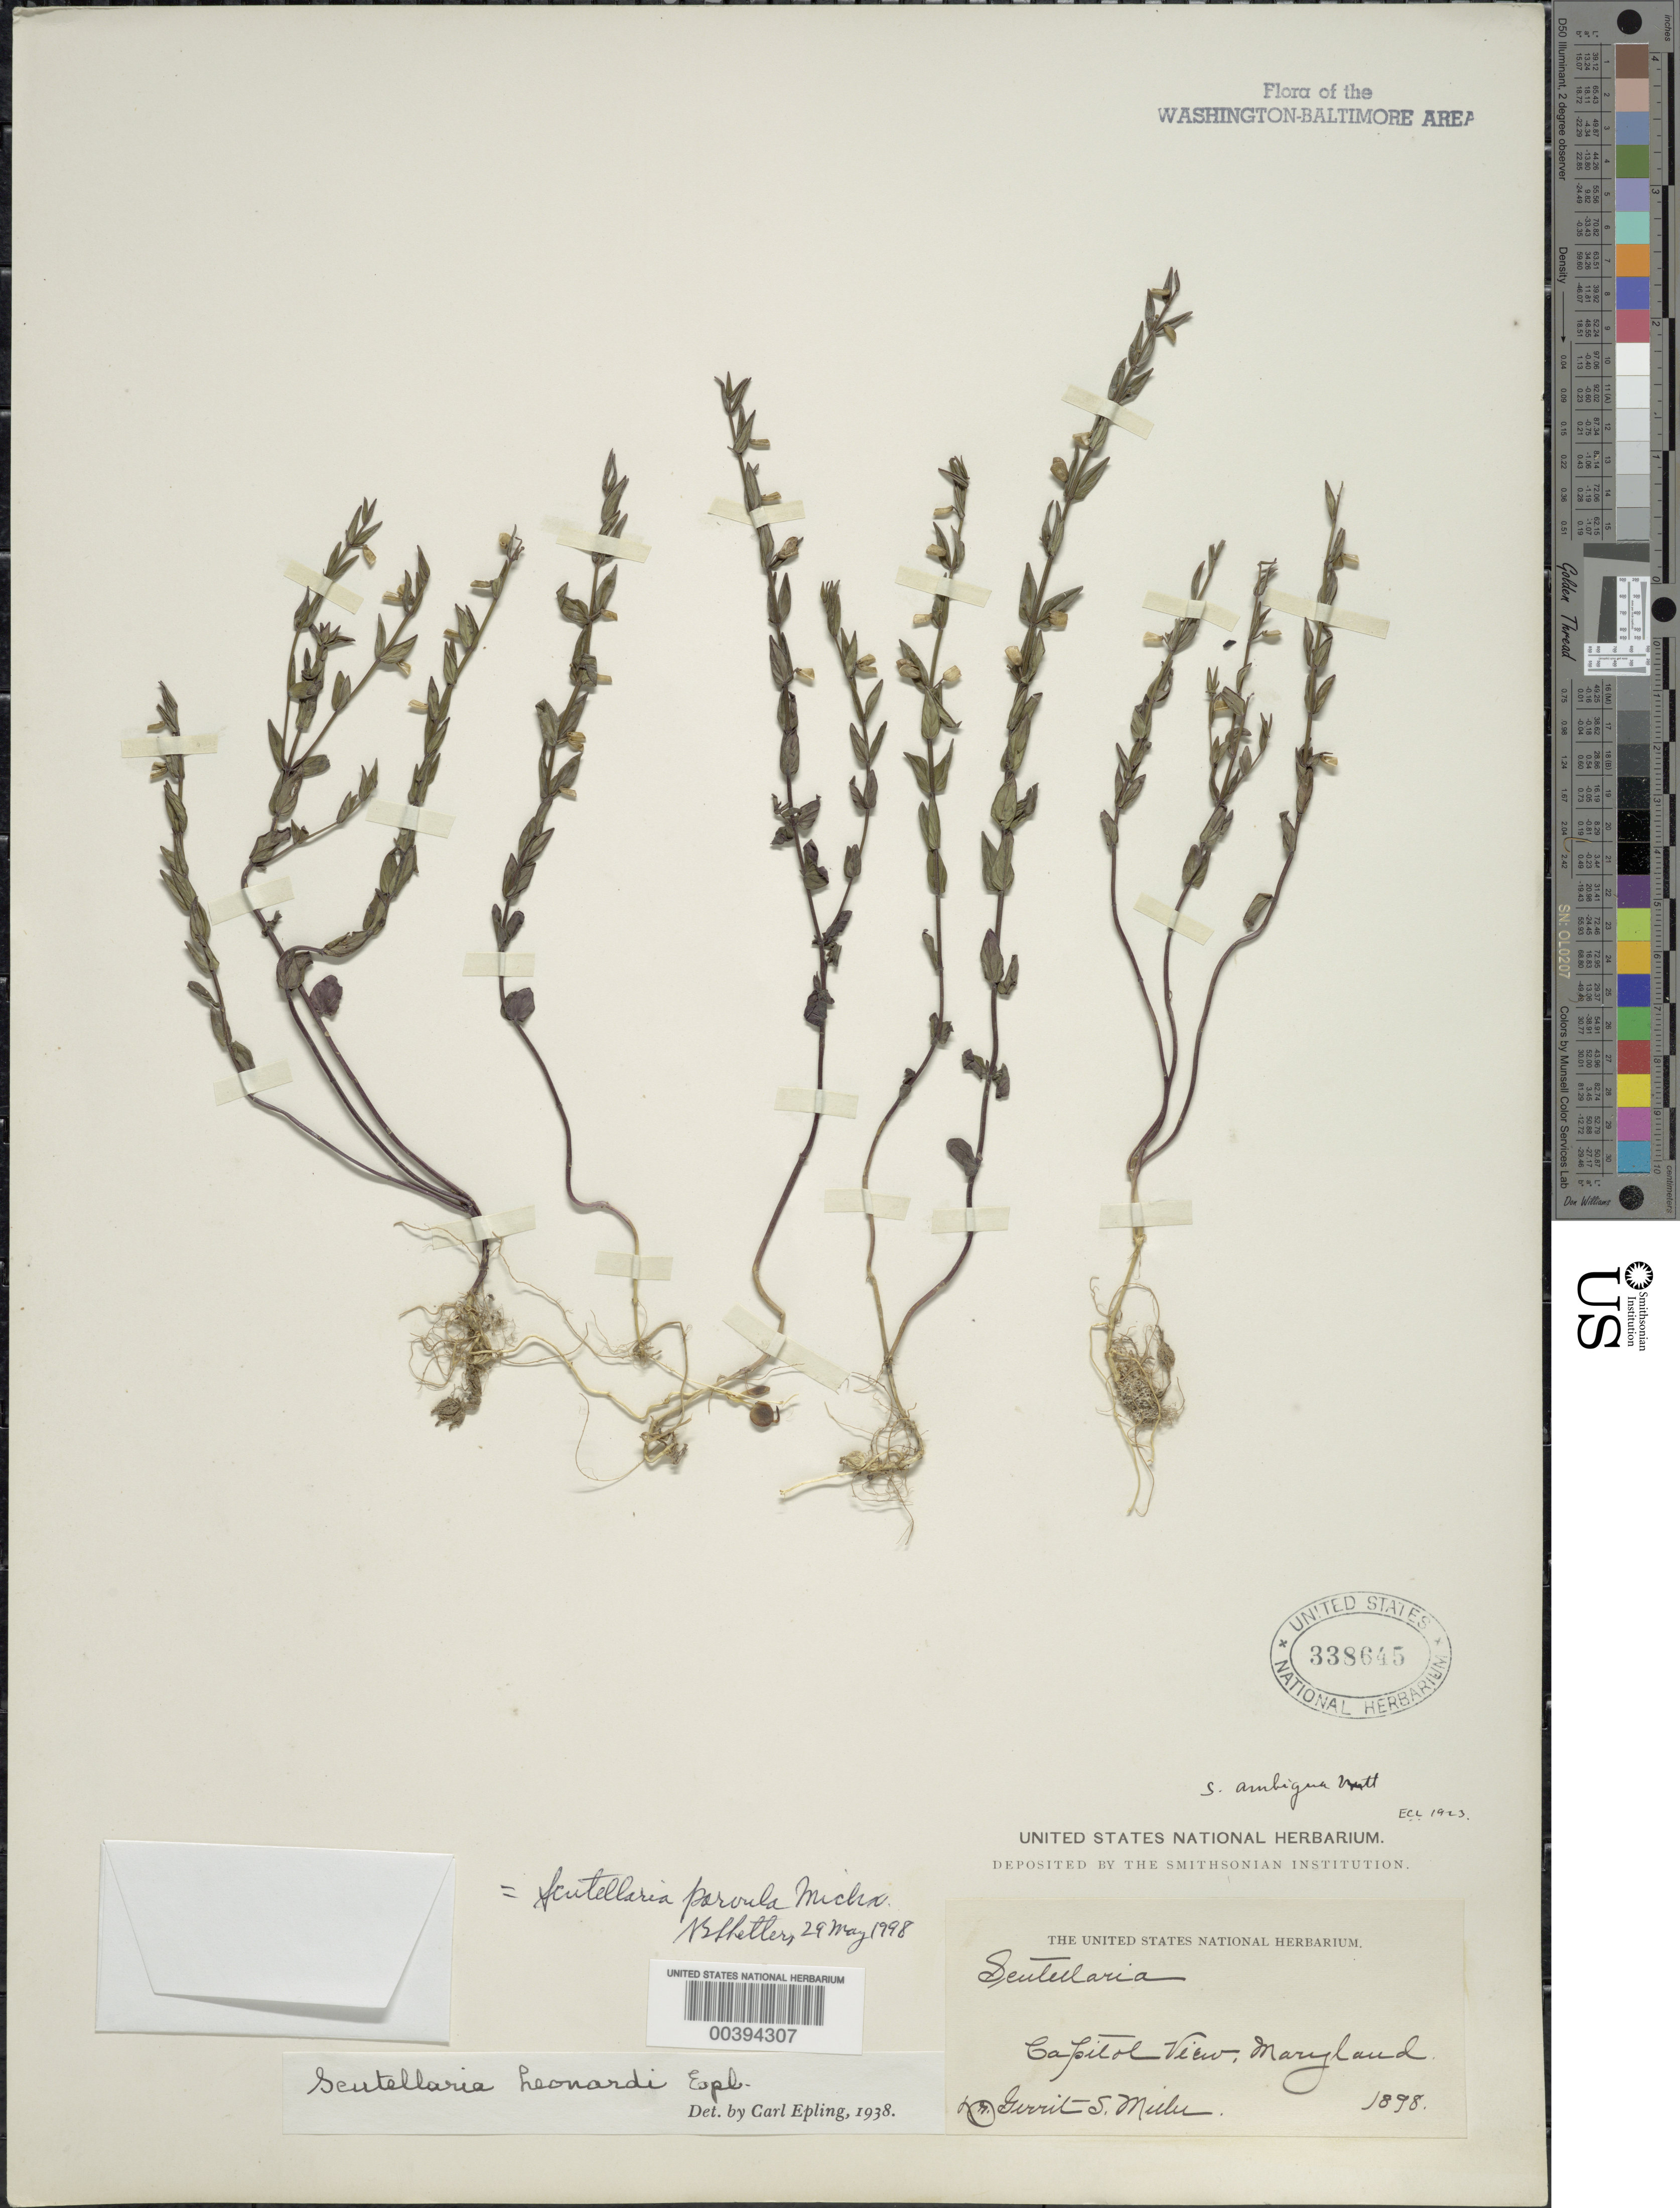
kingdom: Plantae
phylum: Tracheophyta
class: Magnoliopsida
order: Lamiales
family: Lamiaceae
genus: Scutellaria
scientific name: Scutellaria parvula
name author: Michx.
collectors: G. S. Miller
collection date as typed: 1893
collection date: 1893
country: United States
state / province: Maryland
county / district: Montgomery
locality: Capital View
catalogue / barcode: US 338645